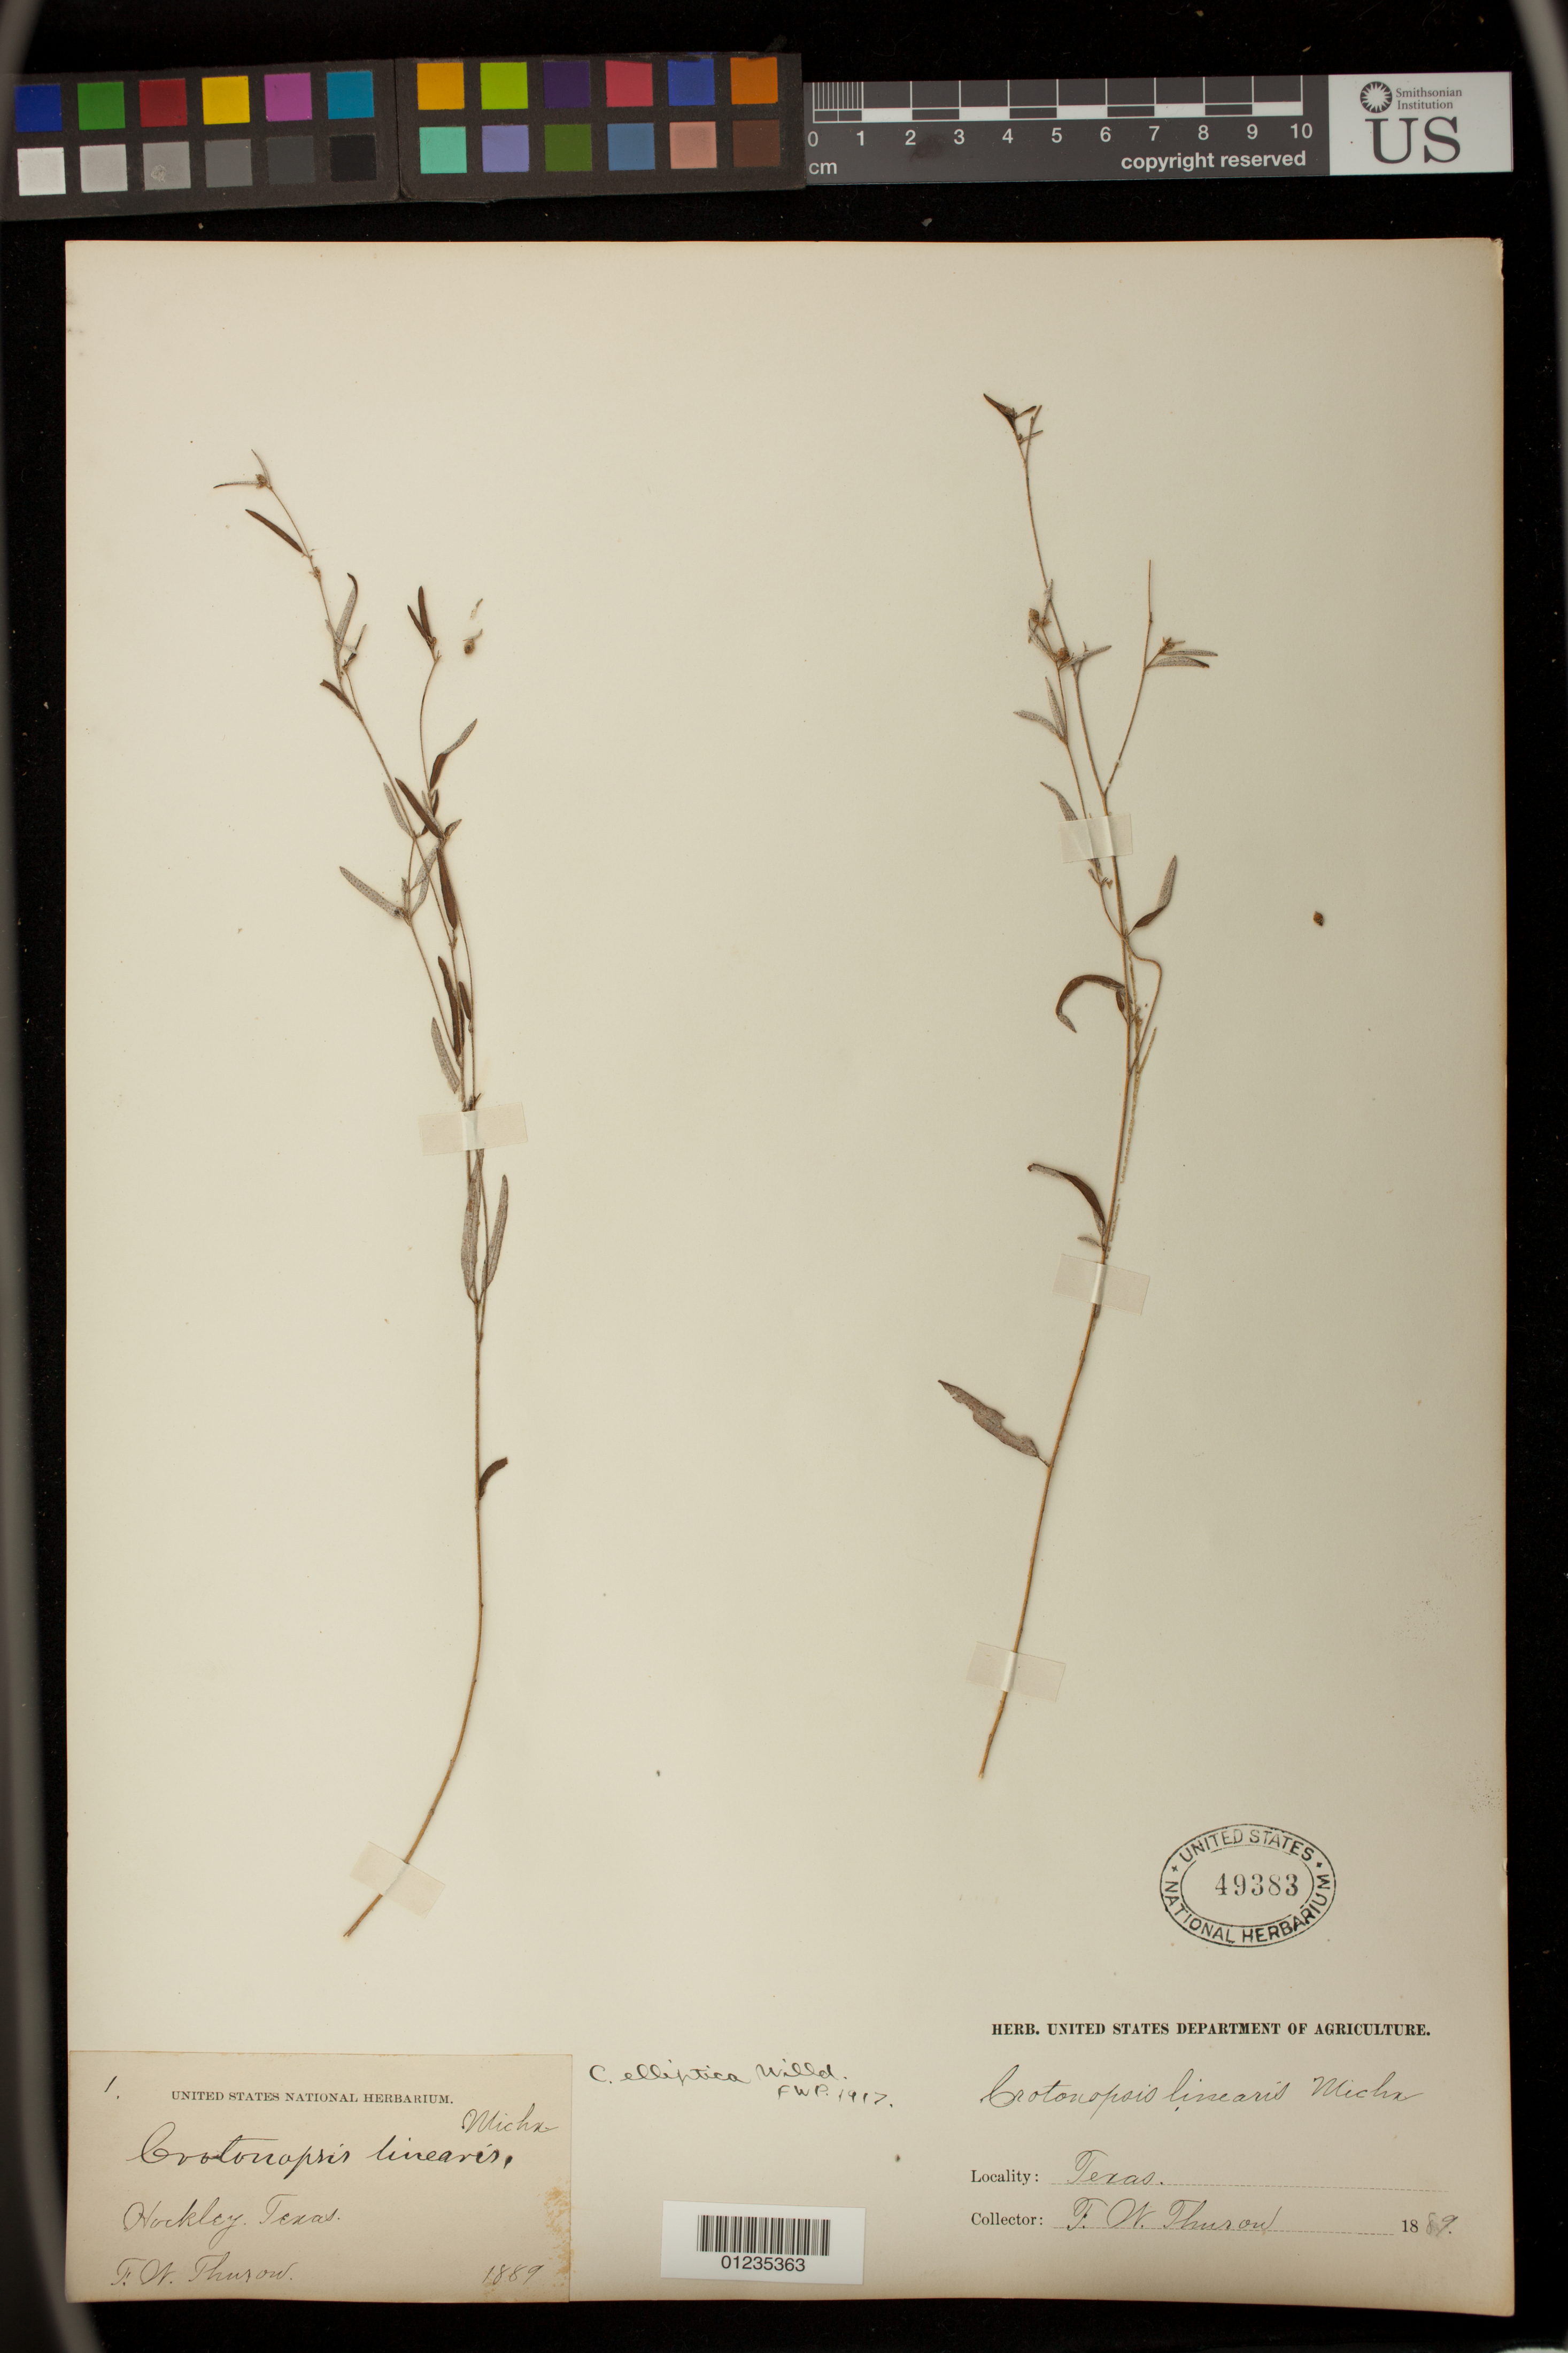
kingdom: Plantae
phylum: Tracheophyta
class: Magnoliopsida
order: Malpighiales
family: Euphorbiaceae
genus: Crotonopsis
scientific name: Crotonopsis elliptica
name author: Willd.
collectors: F. W. Thurow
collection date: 1889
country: United States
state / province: Texas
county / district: Hockley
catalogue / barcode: US 49383